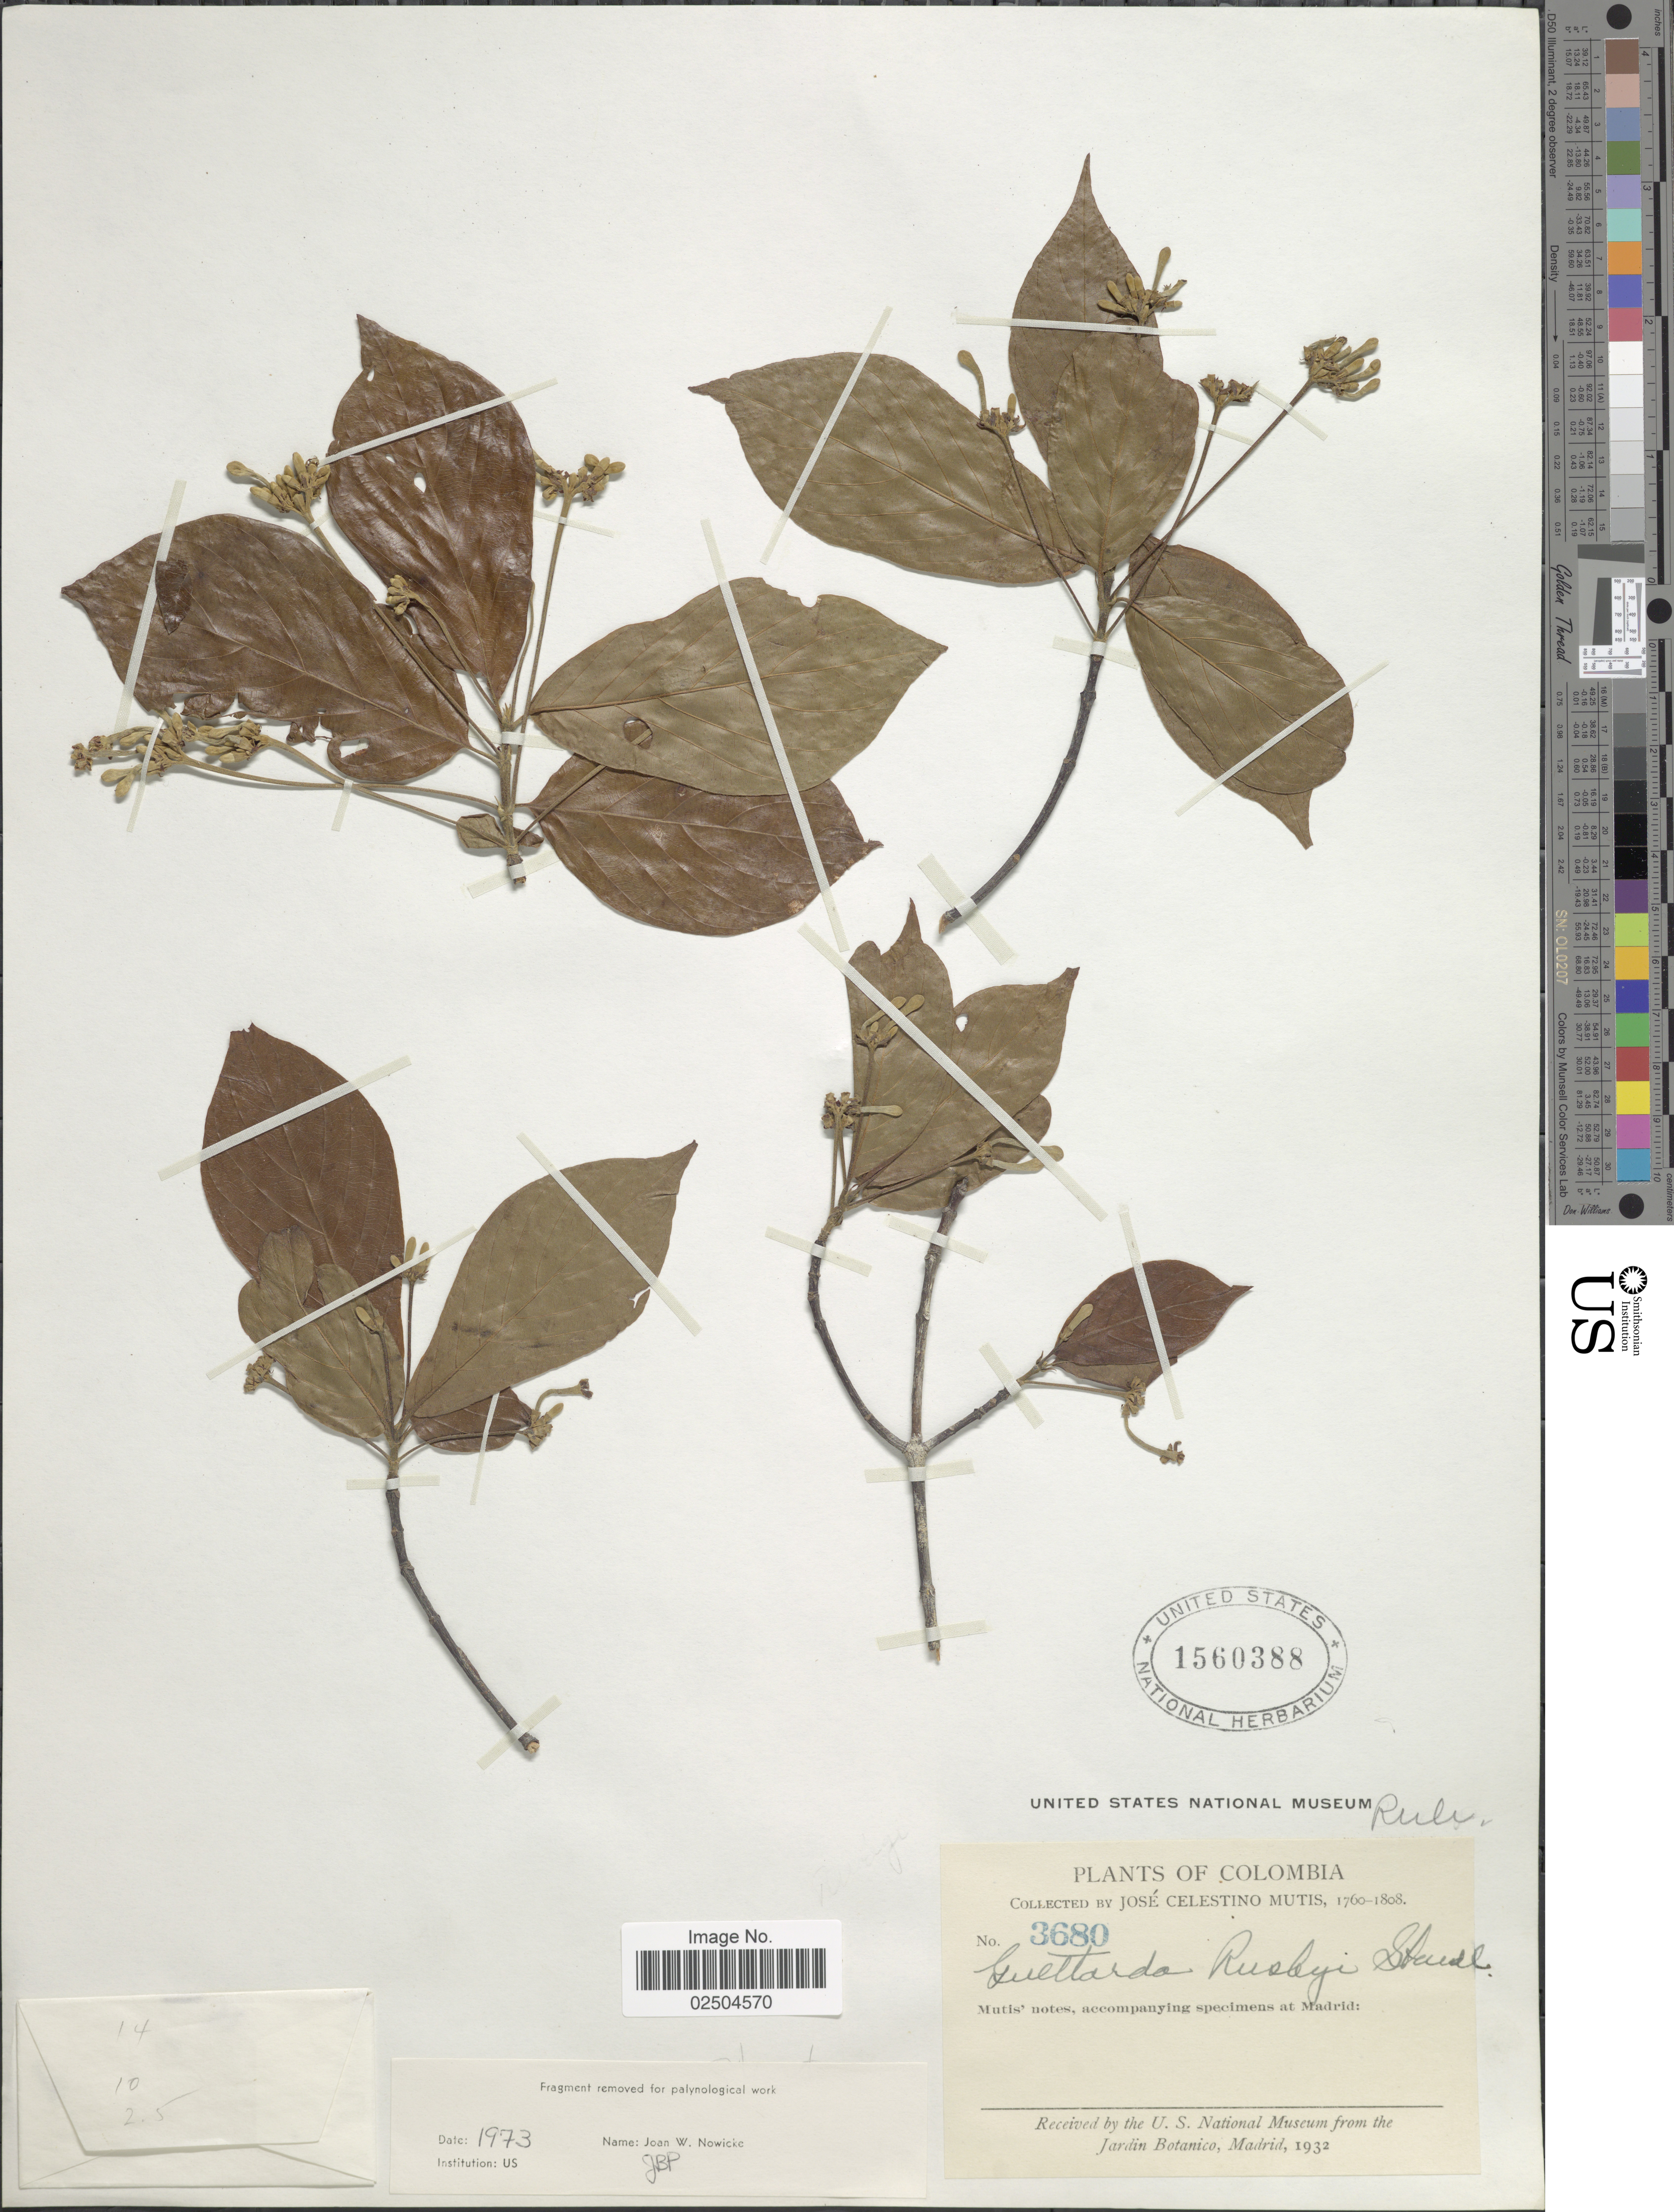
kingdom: Plantae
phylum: Tracheophyta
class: Magnoliopsida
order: Gentianales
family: Rubiaceae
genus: Guettarda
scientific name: Guettarda rusbyi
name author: Standl.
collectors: J. C. B. Mutis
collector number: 3680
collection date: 1760/1808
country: Colombia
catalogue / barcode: US 1560388